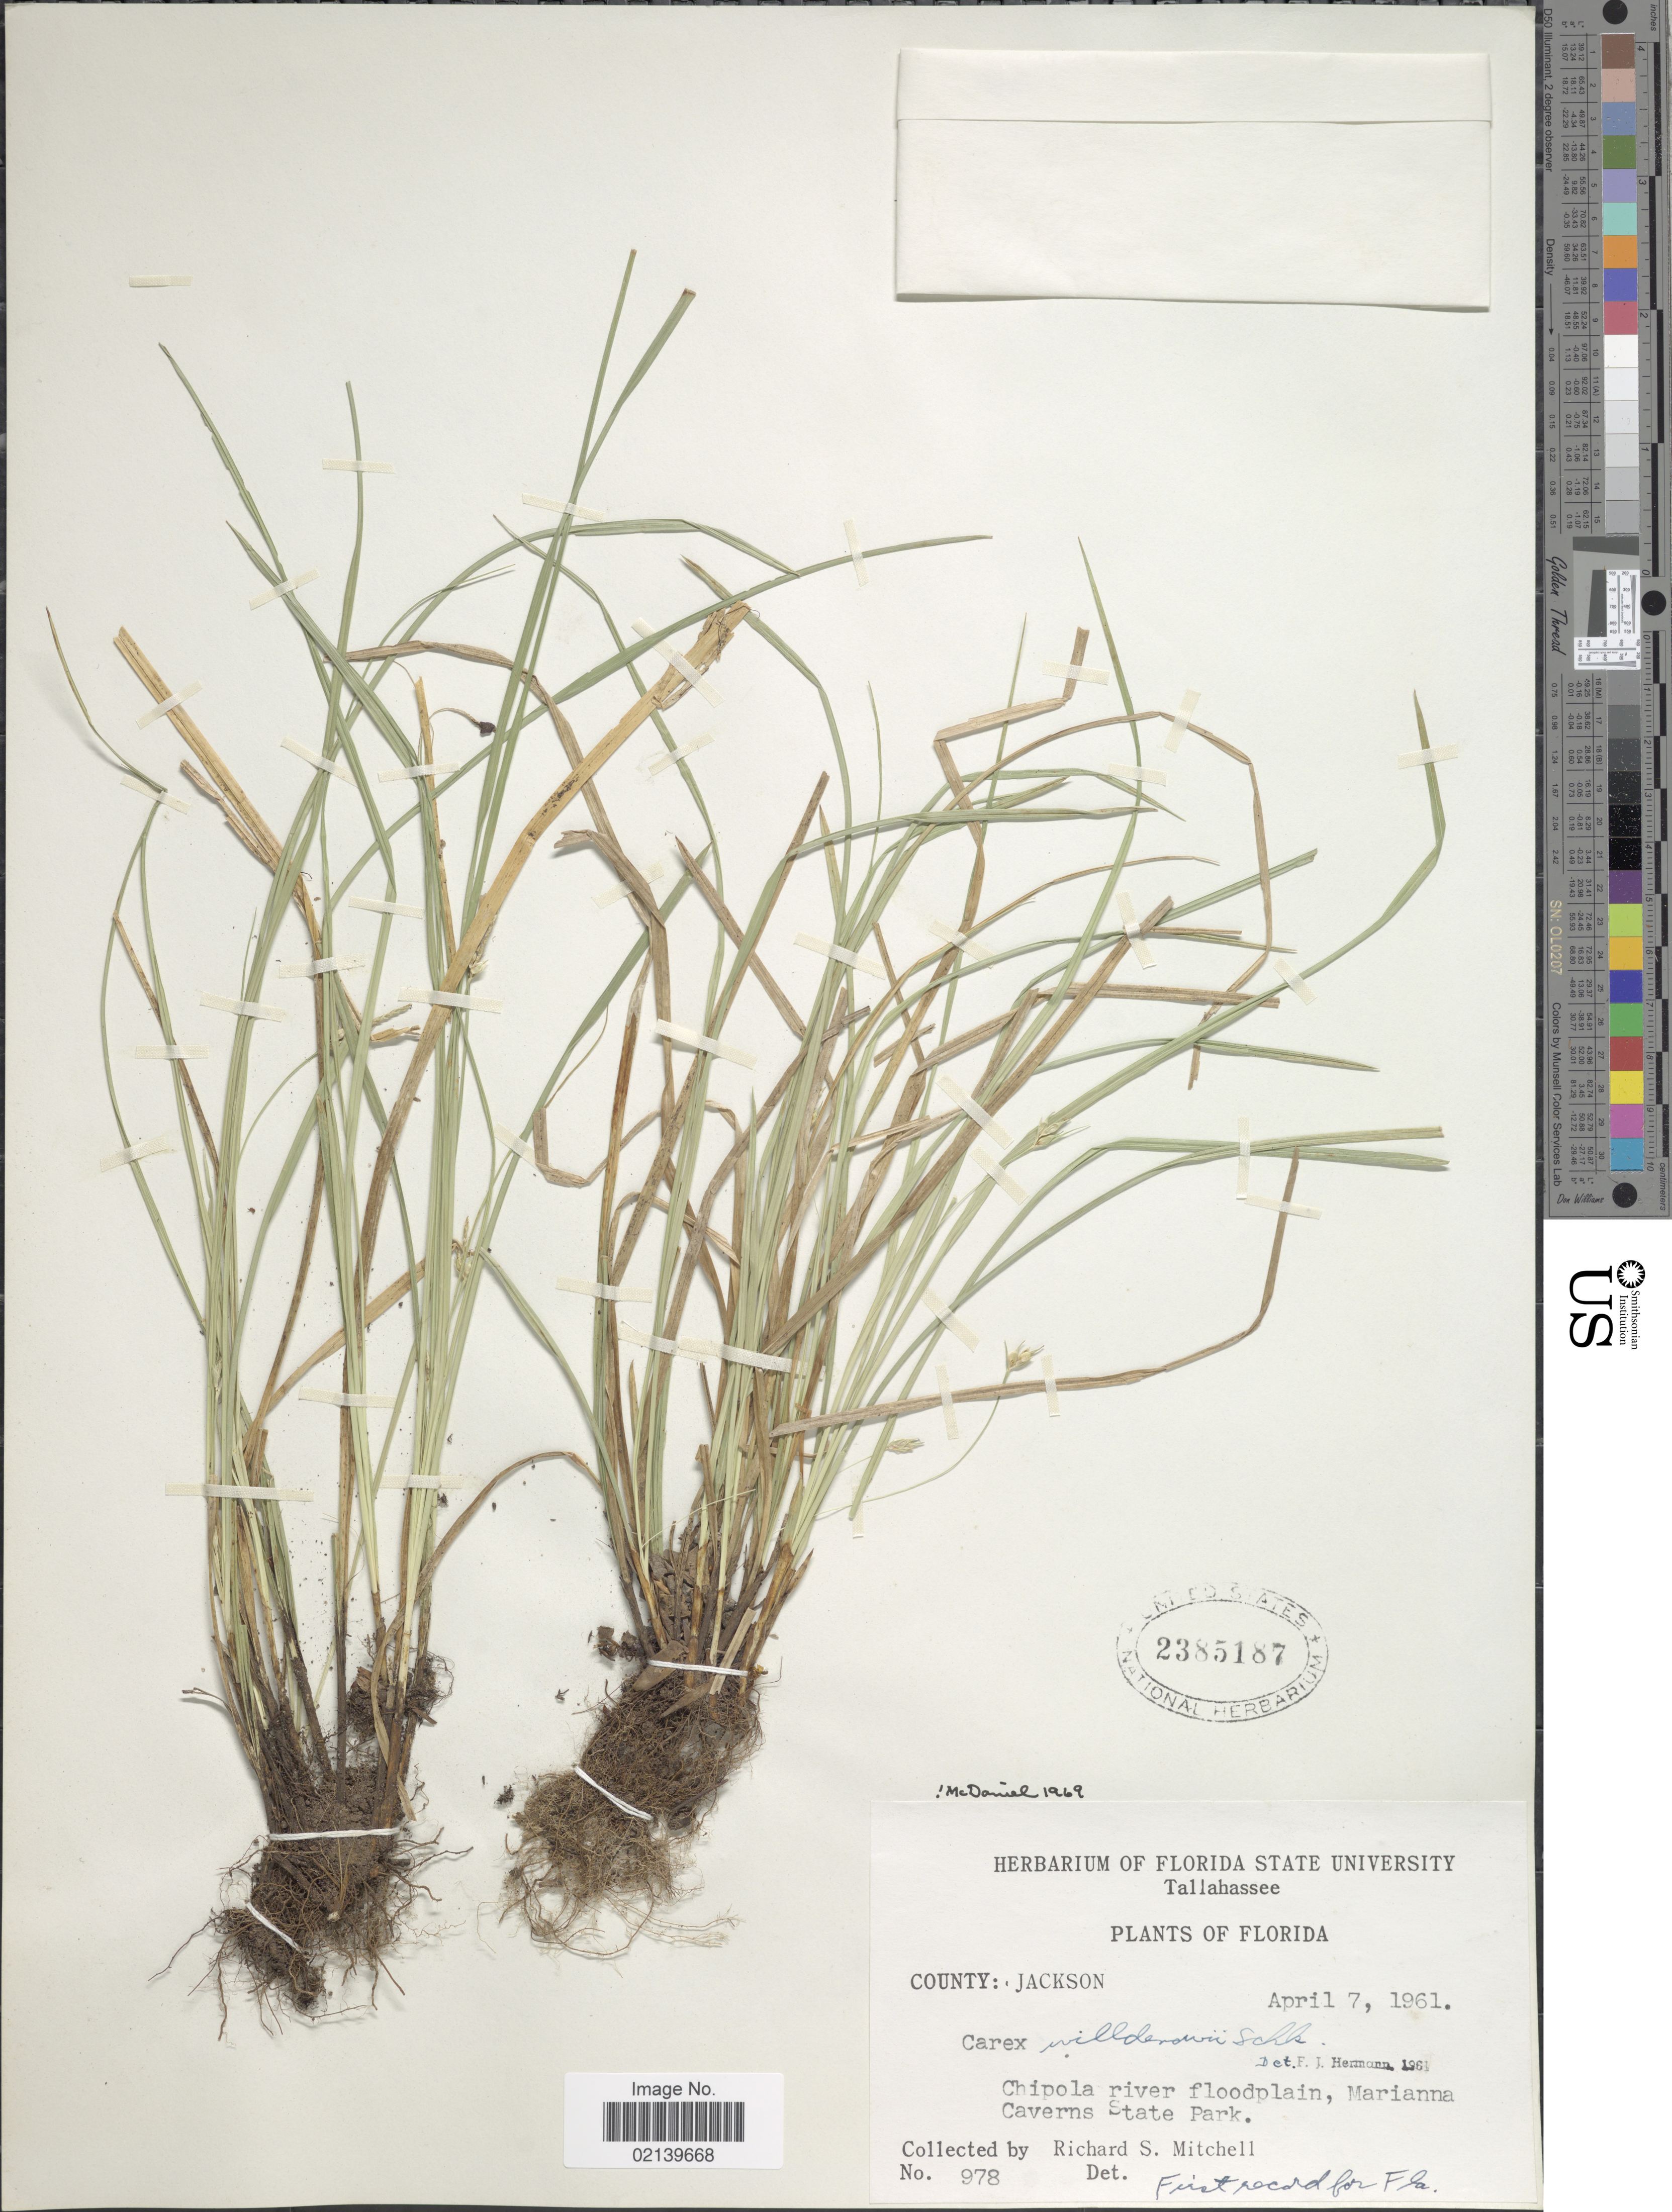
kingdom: Plantae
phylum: Tracheophyta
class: Liliopsida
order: Poales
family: Cyperaceae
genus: Carex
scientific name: Carex willdenowii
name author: Willd.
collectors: R. S. Mitchell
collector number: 978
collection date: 1961-04-07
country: United States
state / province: Florida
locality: County: Jackson, Chipola river floodplain, Marianna Caverns State Park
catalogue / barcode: US 2385187